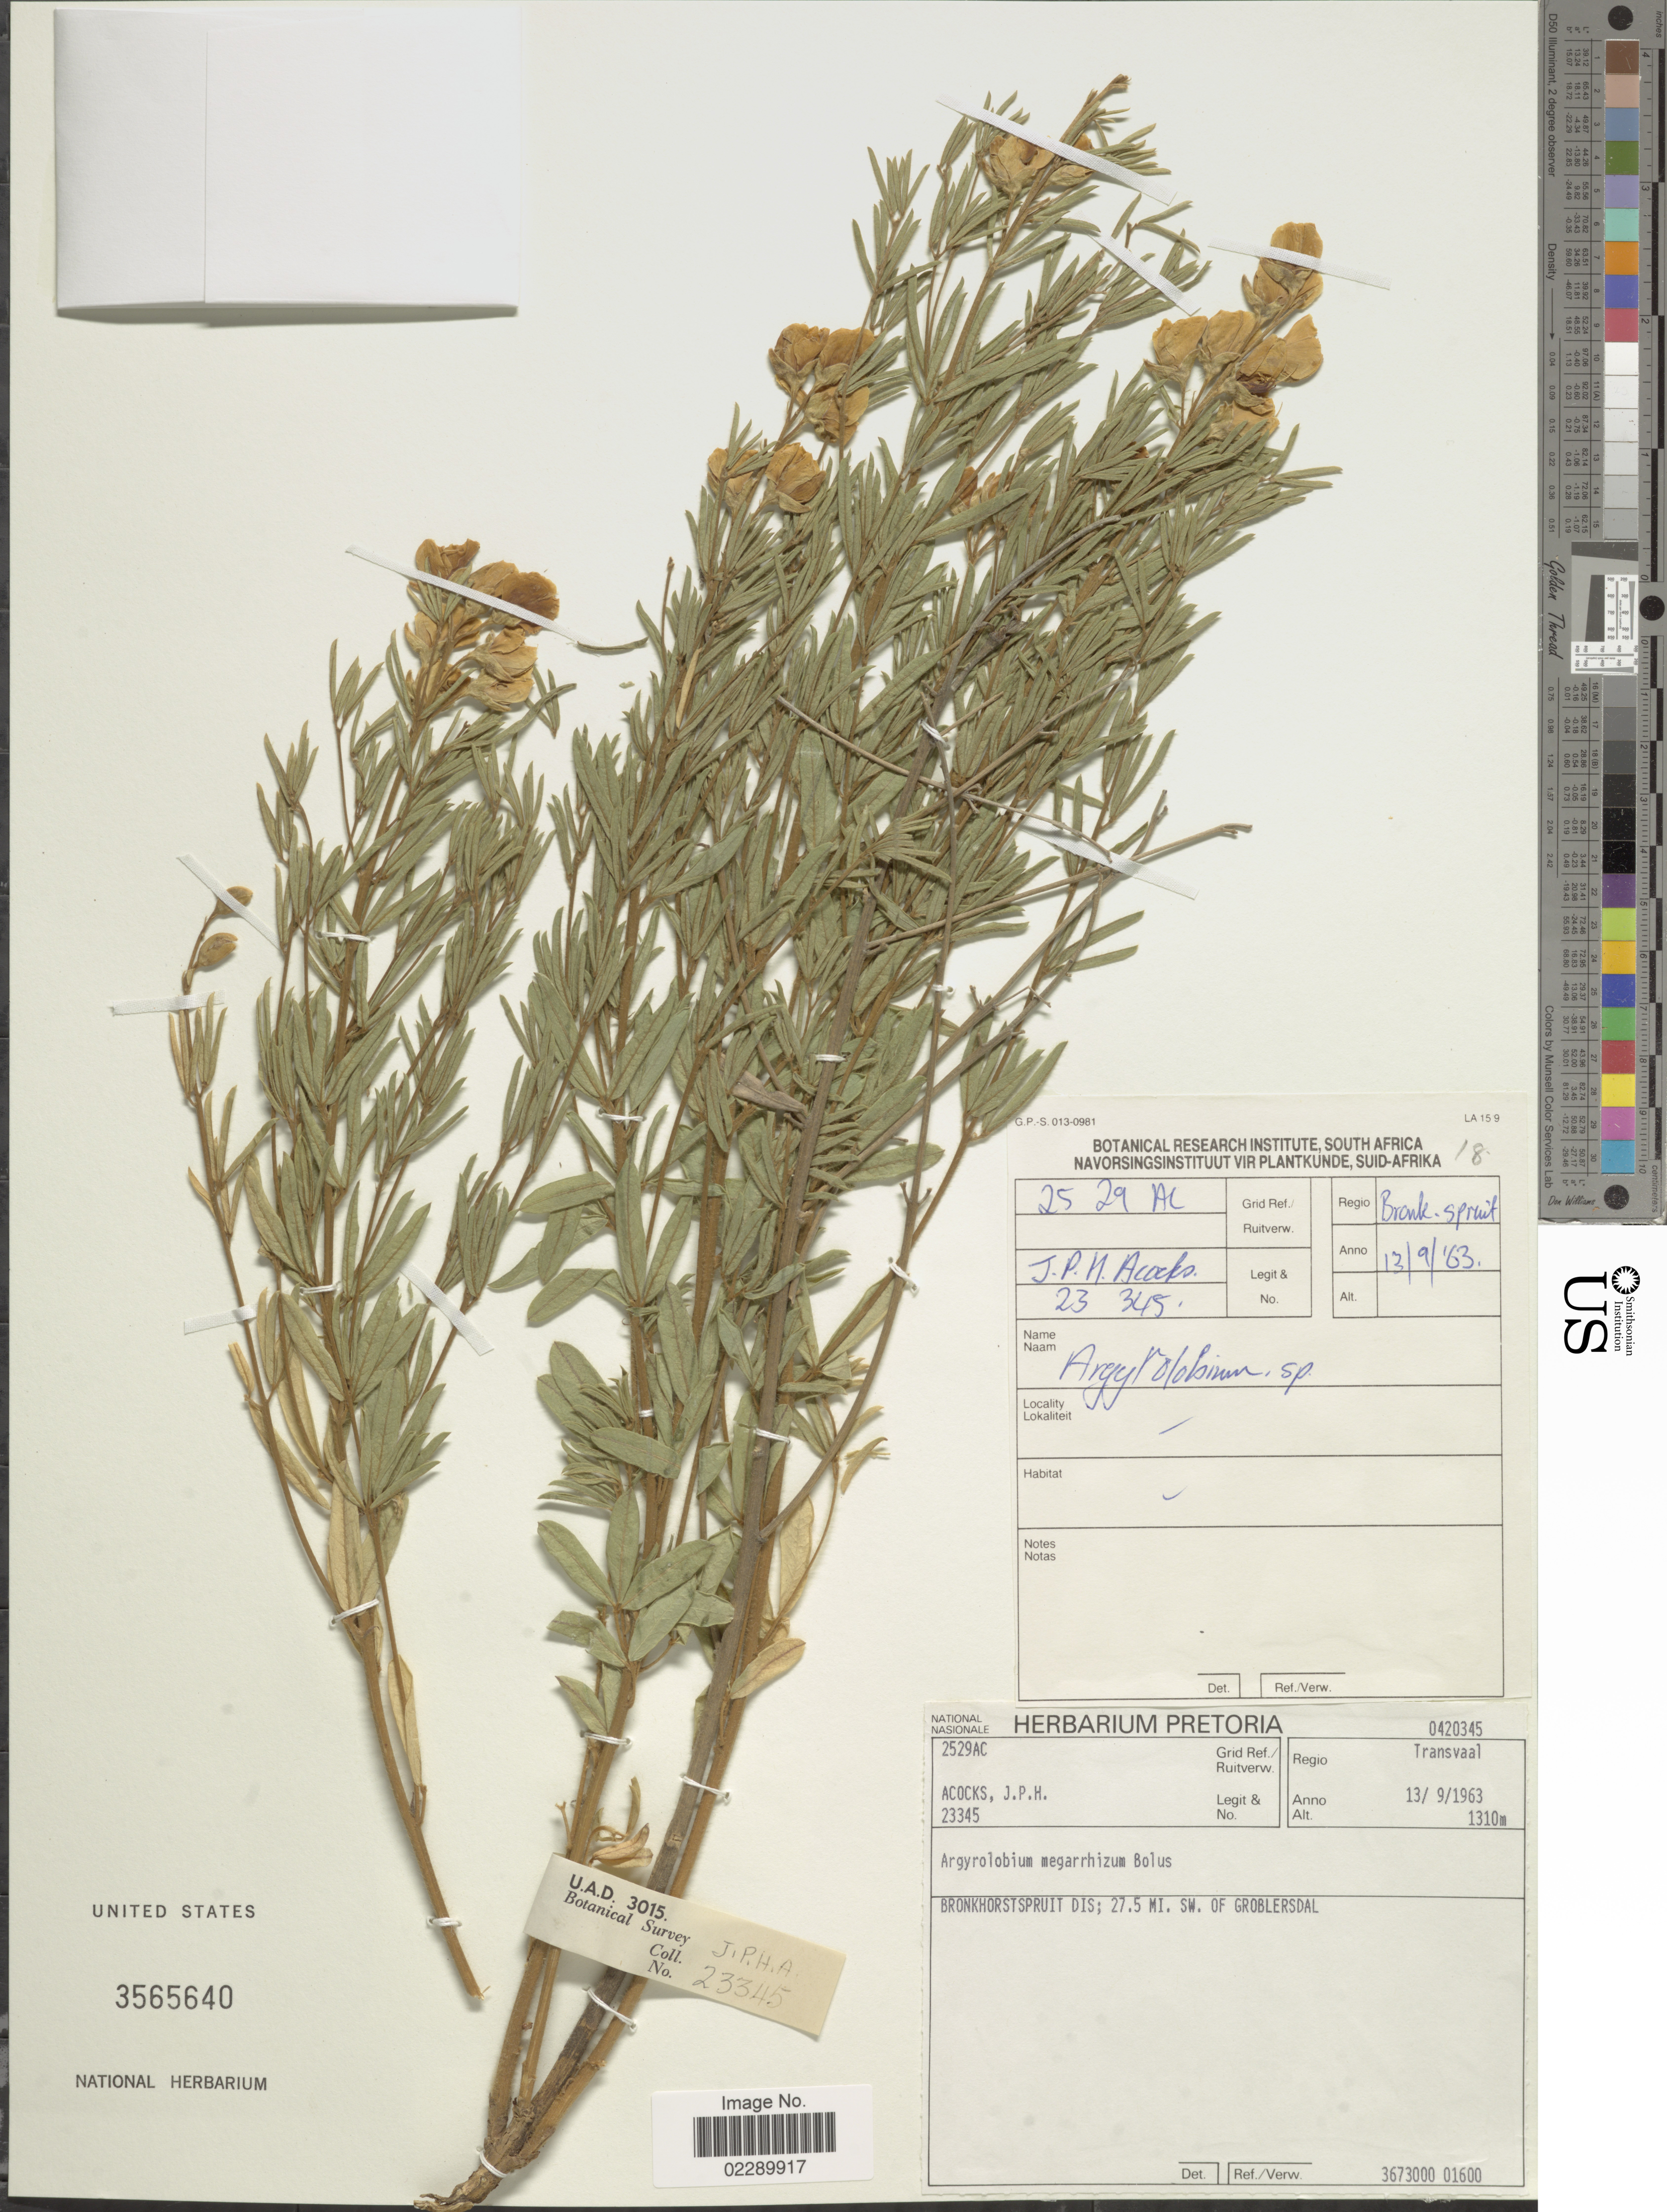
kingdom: Plantae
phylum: Tracheophyta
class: Magnoliopsida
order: Fabales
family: Fabaceae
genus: Argyrolobium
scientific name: Argyrolobium megarrhizum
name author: Bolus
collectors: J. P. Acocks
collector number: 23345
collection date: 1963-09-13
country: South Africa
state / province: Gauteng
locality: Transvaal. Bronkhorstspruit Dis; 27.5 mi. SW. of Groblersdal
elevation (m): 1310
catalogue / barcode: US 3565640